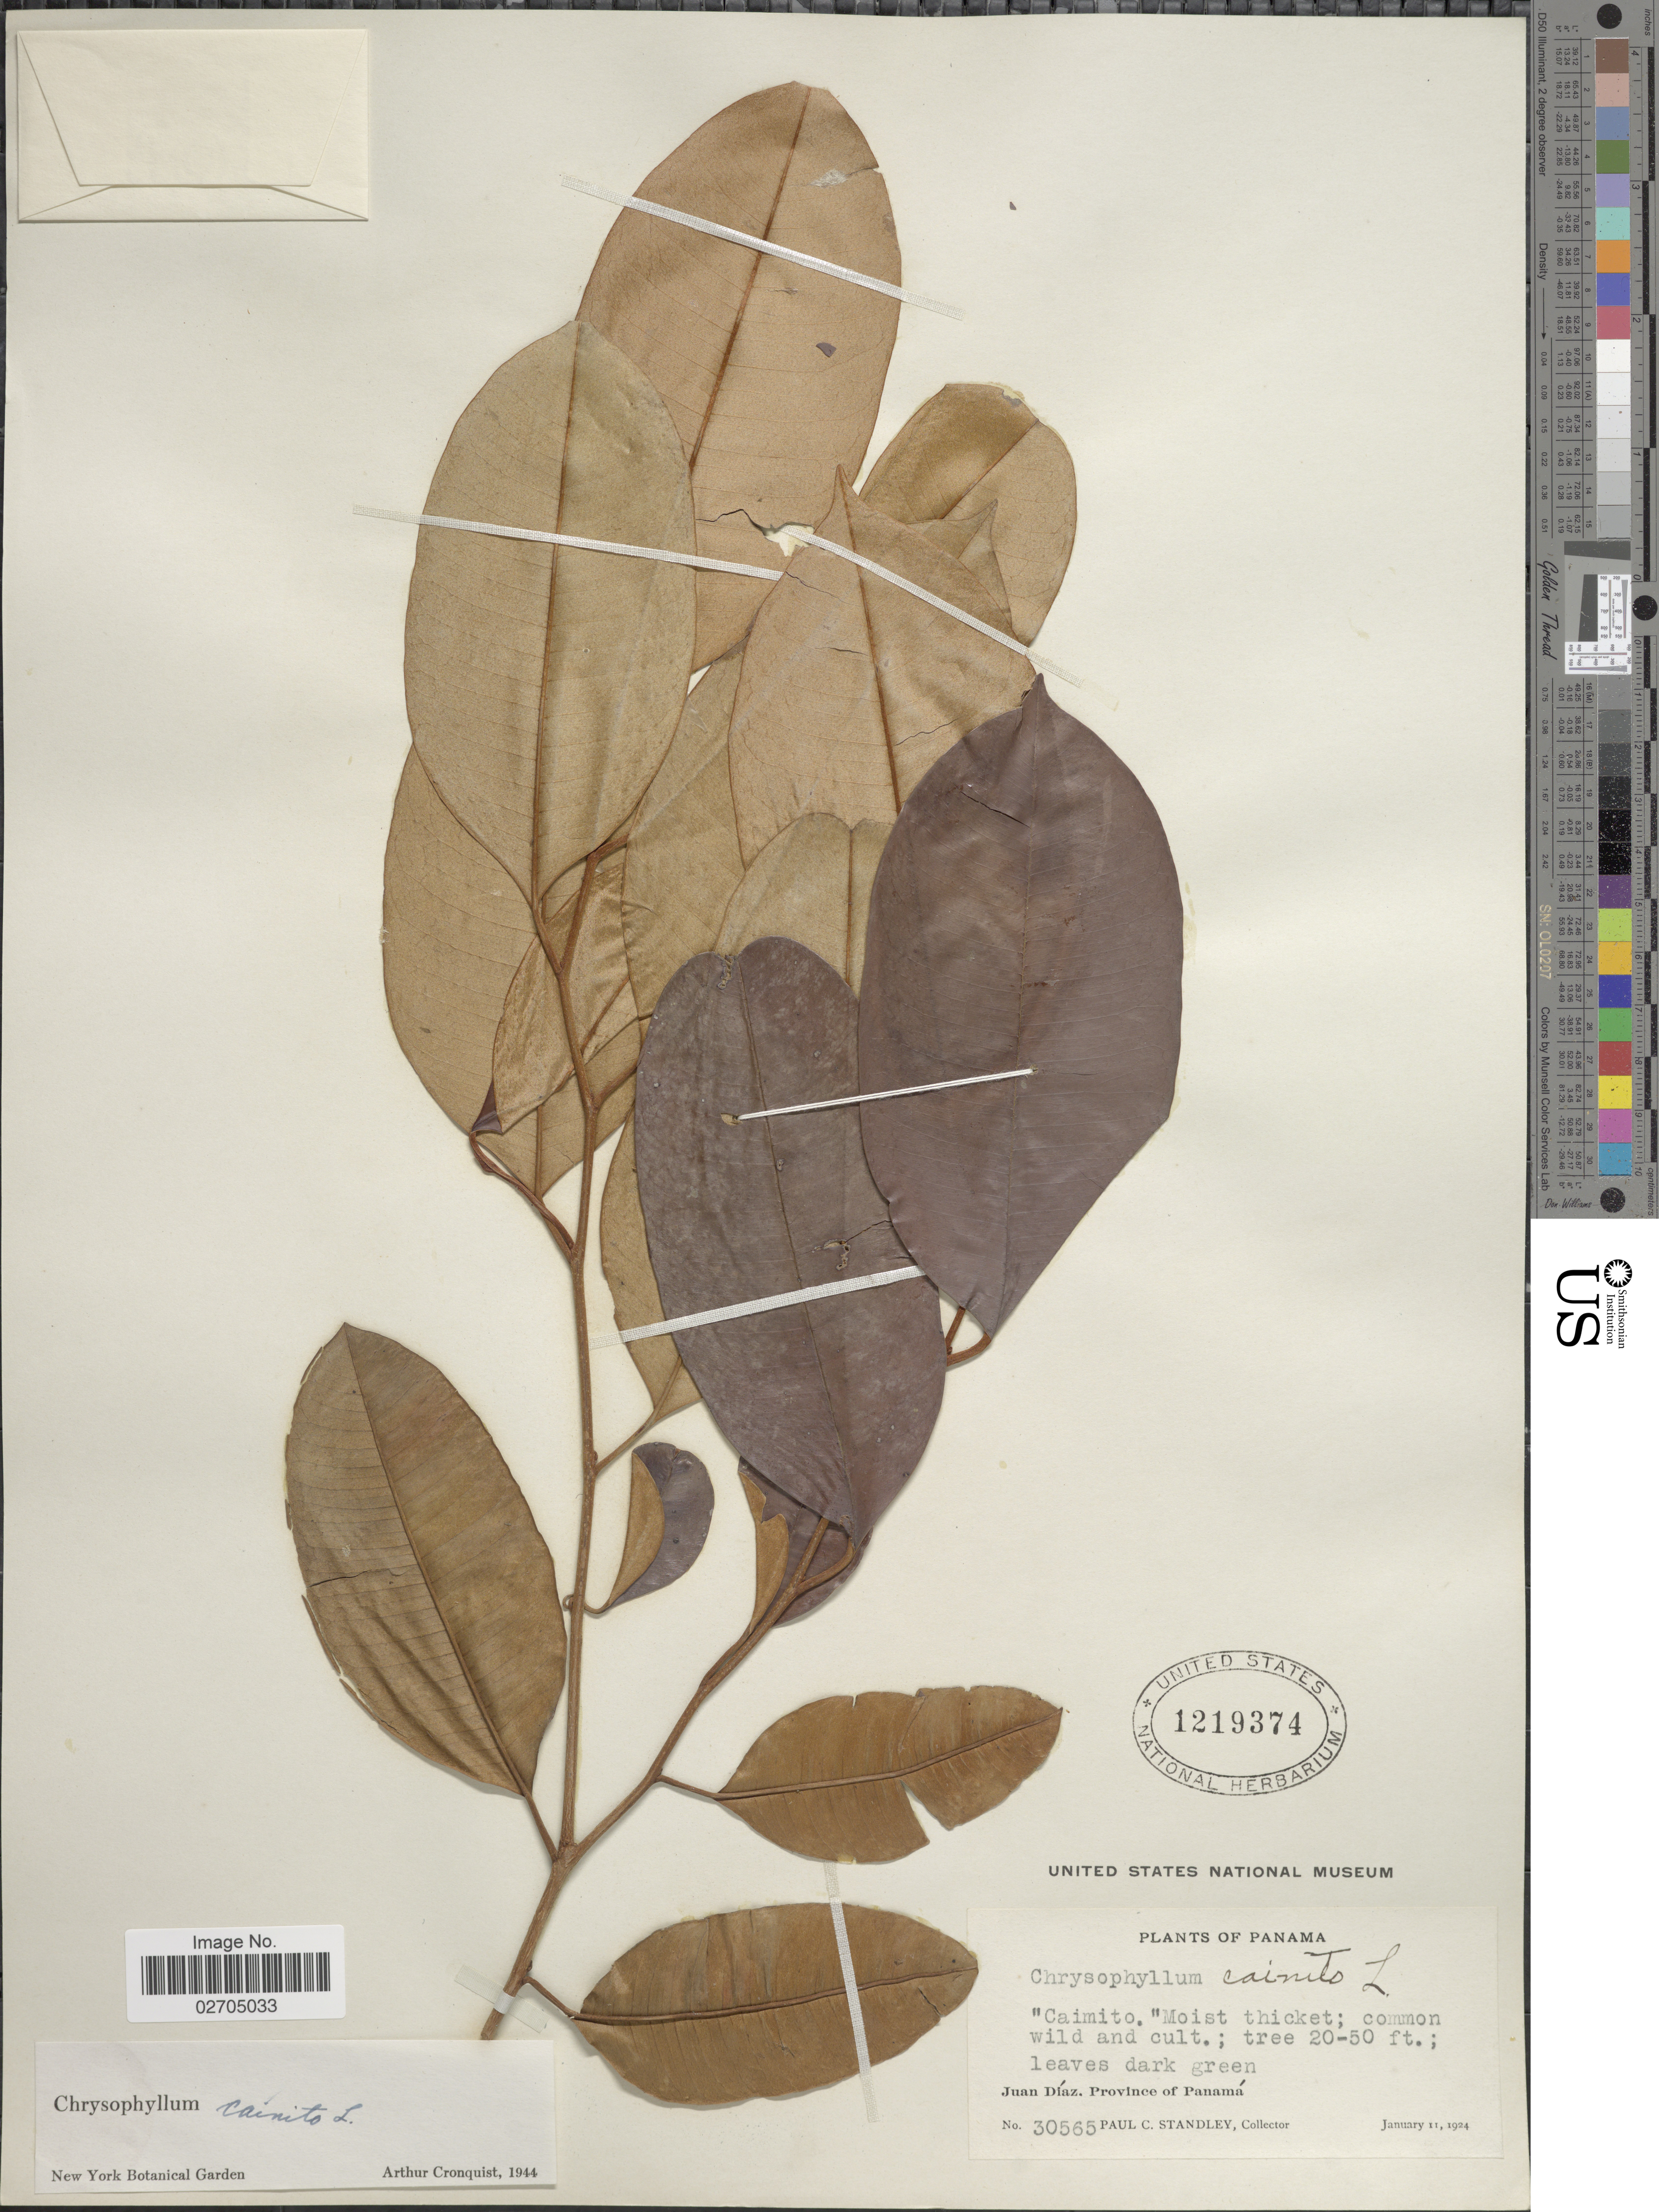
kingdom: Plantae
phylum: Tracheophyta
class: Magnoliopsida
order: Ericales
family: Sapotaceae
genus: Chrysophyllum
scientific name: Chrysophyllum cainito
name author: L.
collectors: P. C. Standley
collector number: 30565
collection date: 1924-01-11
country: Panama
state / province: Panamá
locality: Juan Diaz.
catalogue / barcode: US 1219374